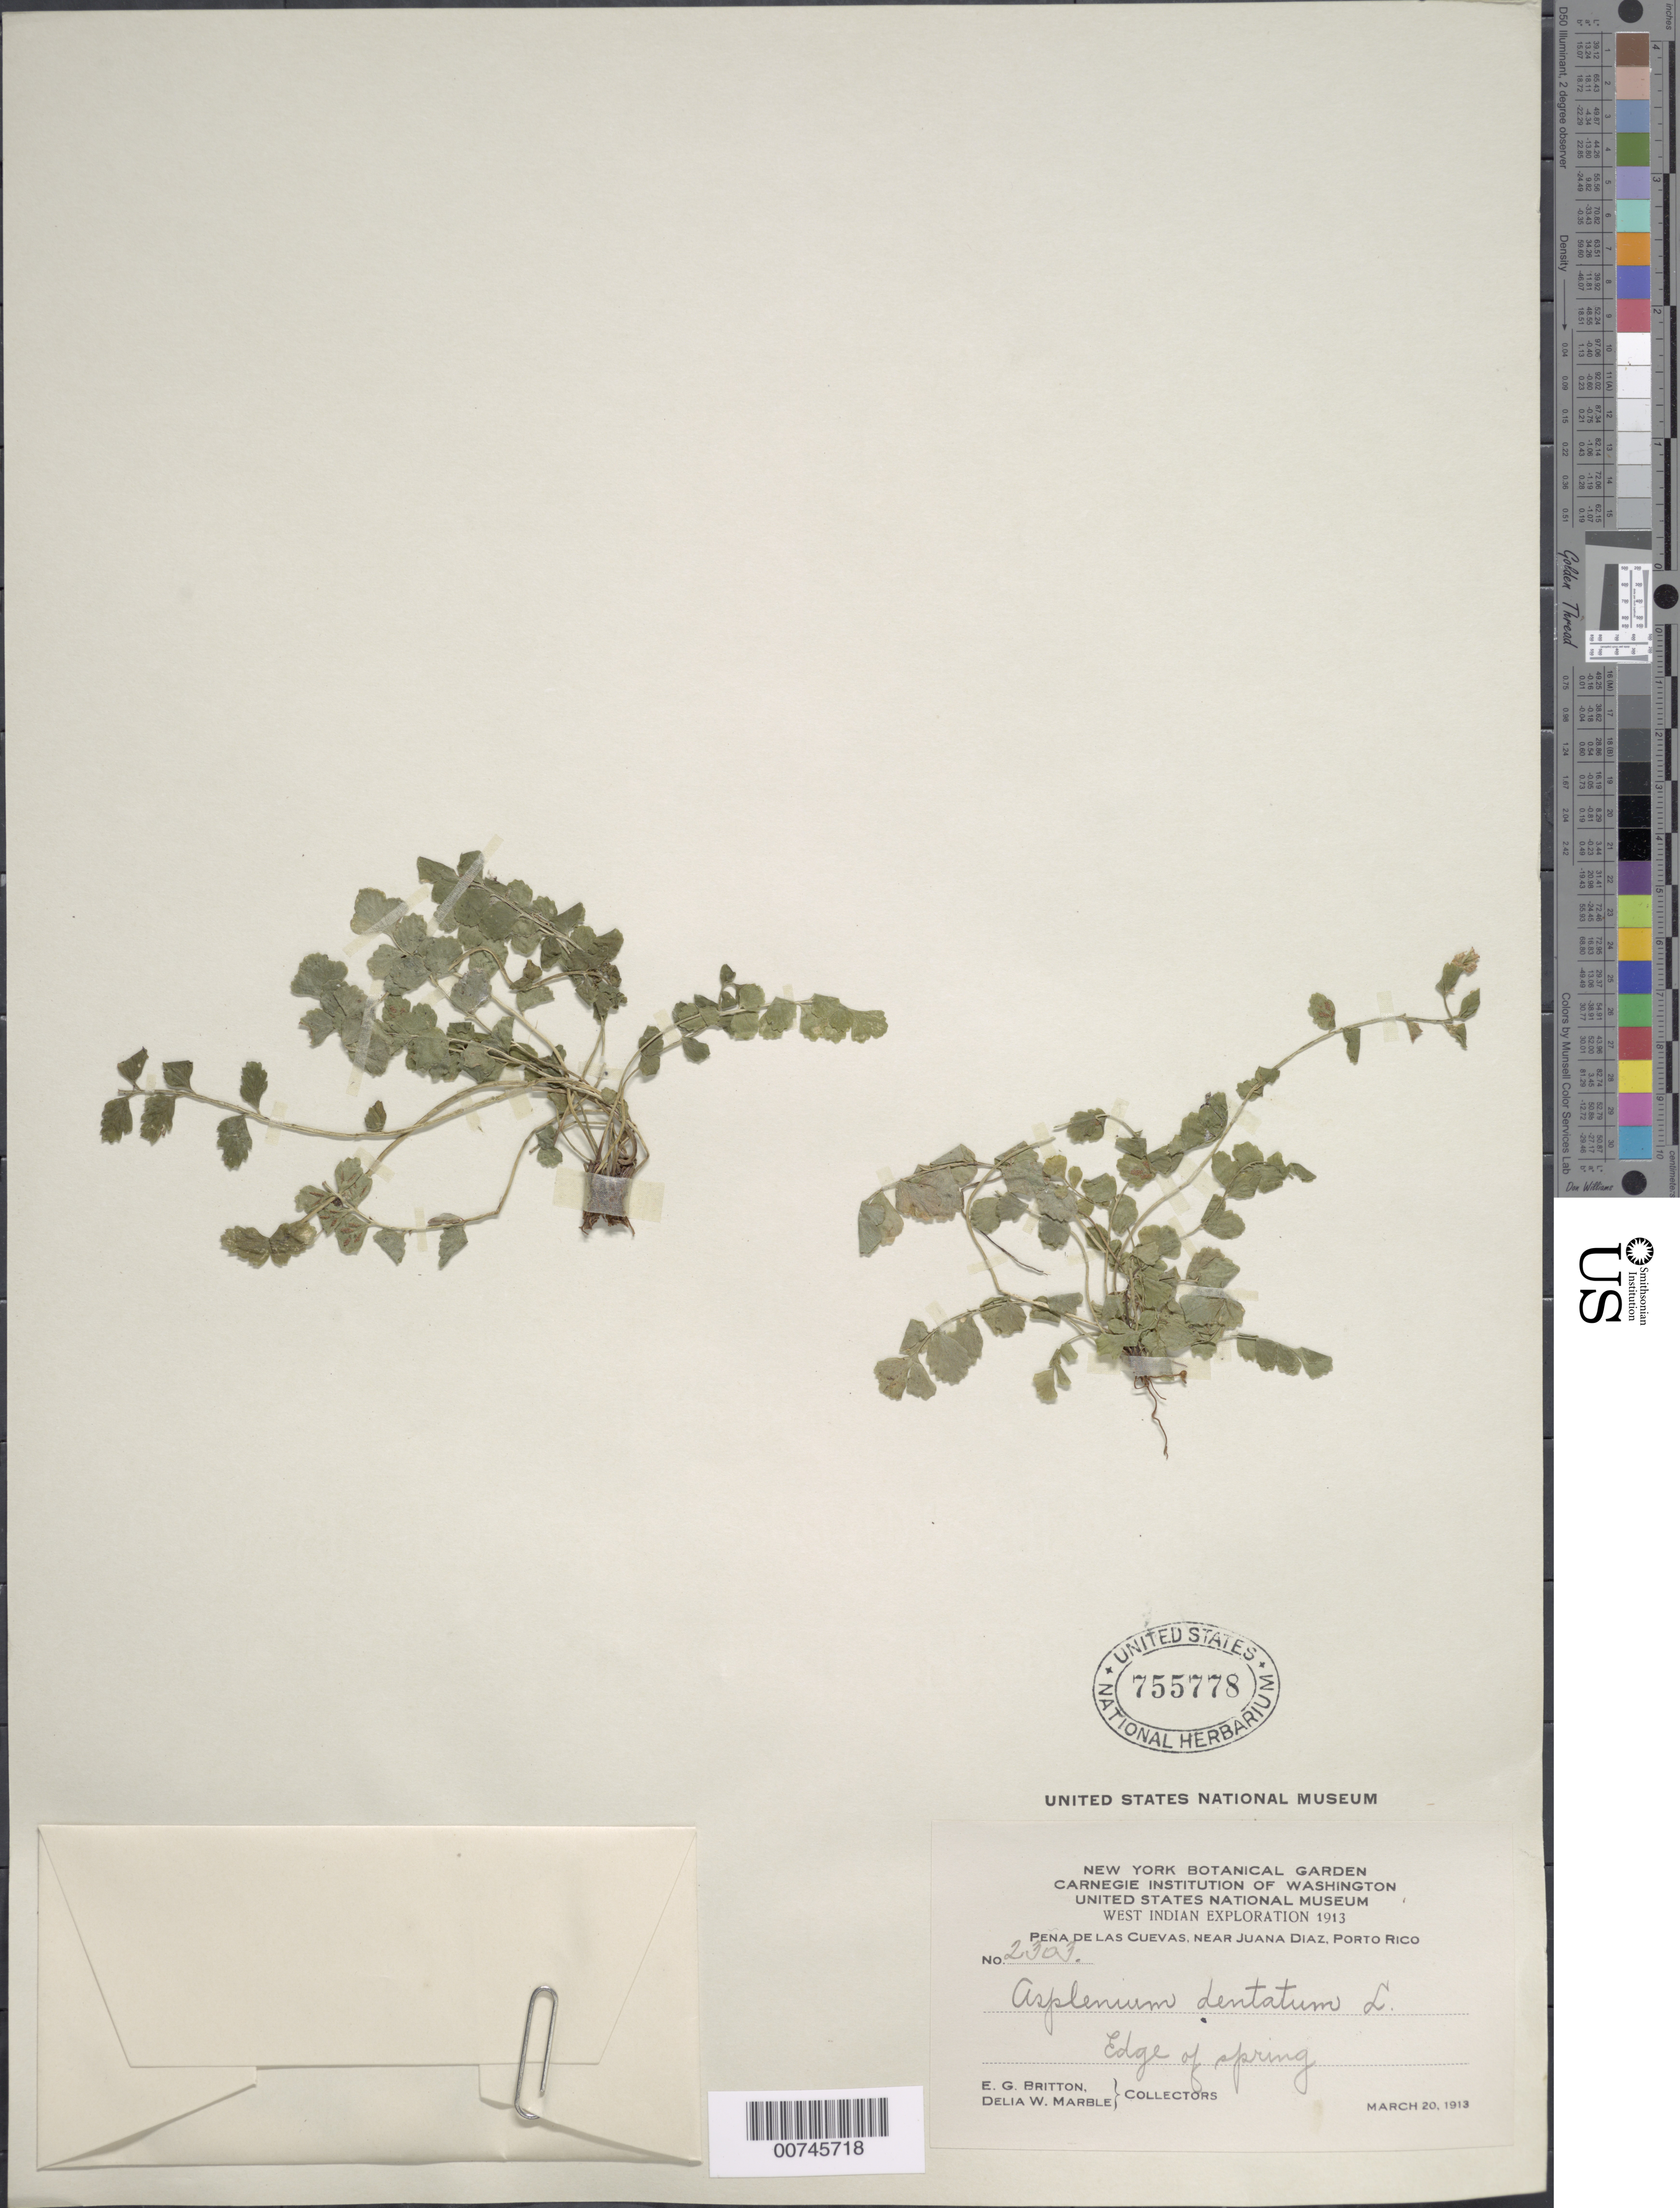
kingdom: Plantae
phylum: Tracheophyta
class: Polypodiopsida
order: Polypodiales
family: Aspleniaceae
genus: Asplenium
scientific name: Asplenium trichomanes-dentatum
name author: L.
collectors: E. G. Britton & D. W. Marble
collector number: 2303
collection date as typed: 20 Mar 1913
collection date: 1913-03-20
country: Puerto Rico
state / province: Juana Díaz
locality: Peña de Las cuevas, near Juana Díaz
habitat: Edge of Spring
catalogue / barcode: US 755778